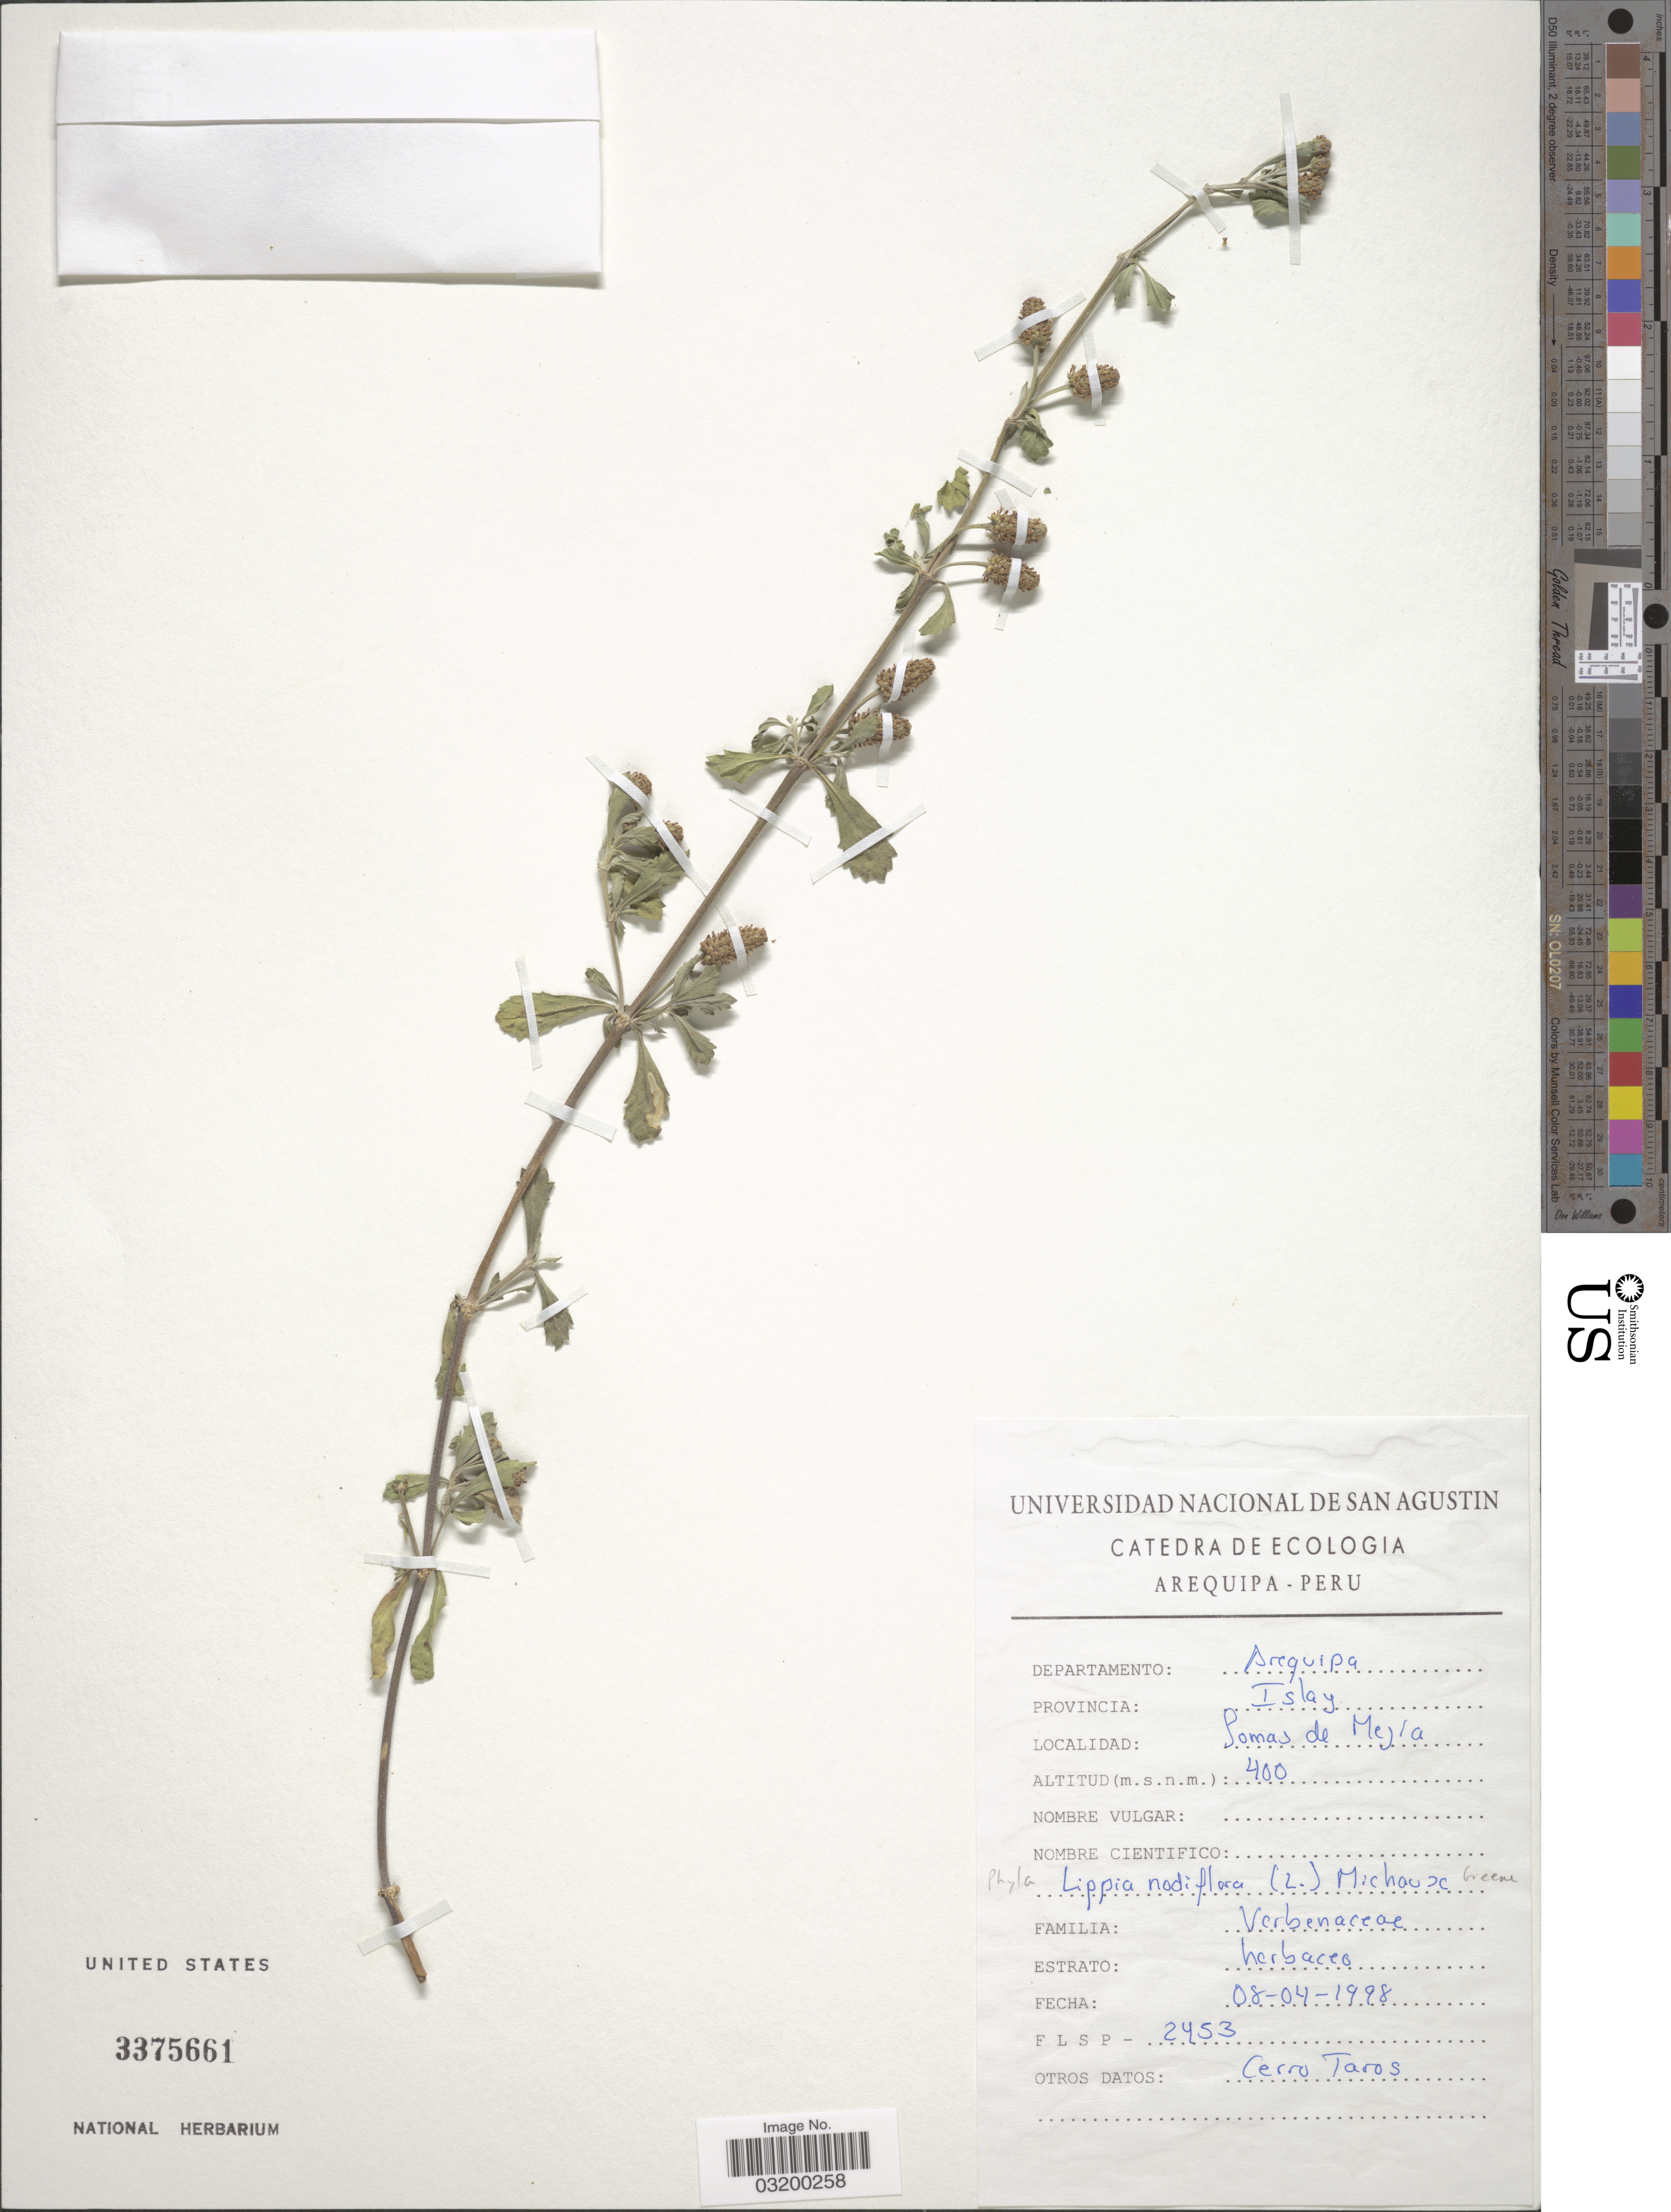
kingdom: Plantae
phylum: Tracheophyta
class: Magnoliopsida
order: Lamiales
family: Verbenaceae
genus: Phyla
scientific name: Phyla nodiflora var. nodiflora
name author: (L.) Greene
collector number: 2453?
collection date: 1998-04-08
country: Peru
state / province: Arequipa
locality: Departamento: Arequipa, Provincia: Islay. Lomas de Mejia.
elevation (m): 400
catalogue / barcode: US 3375661